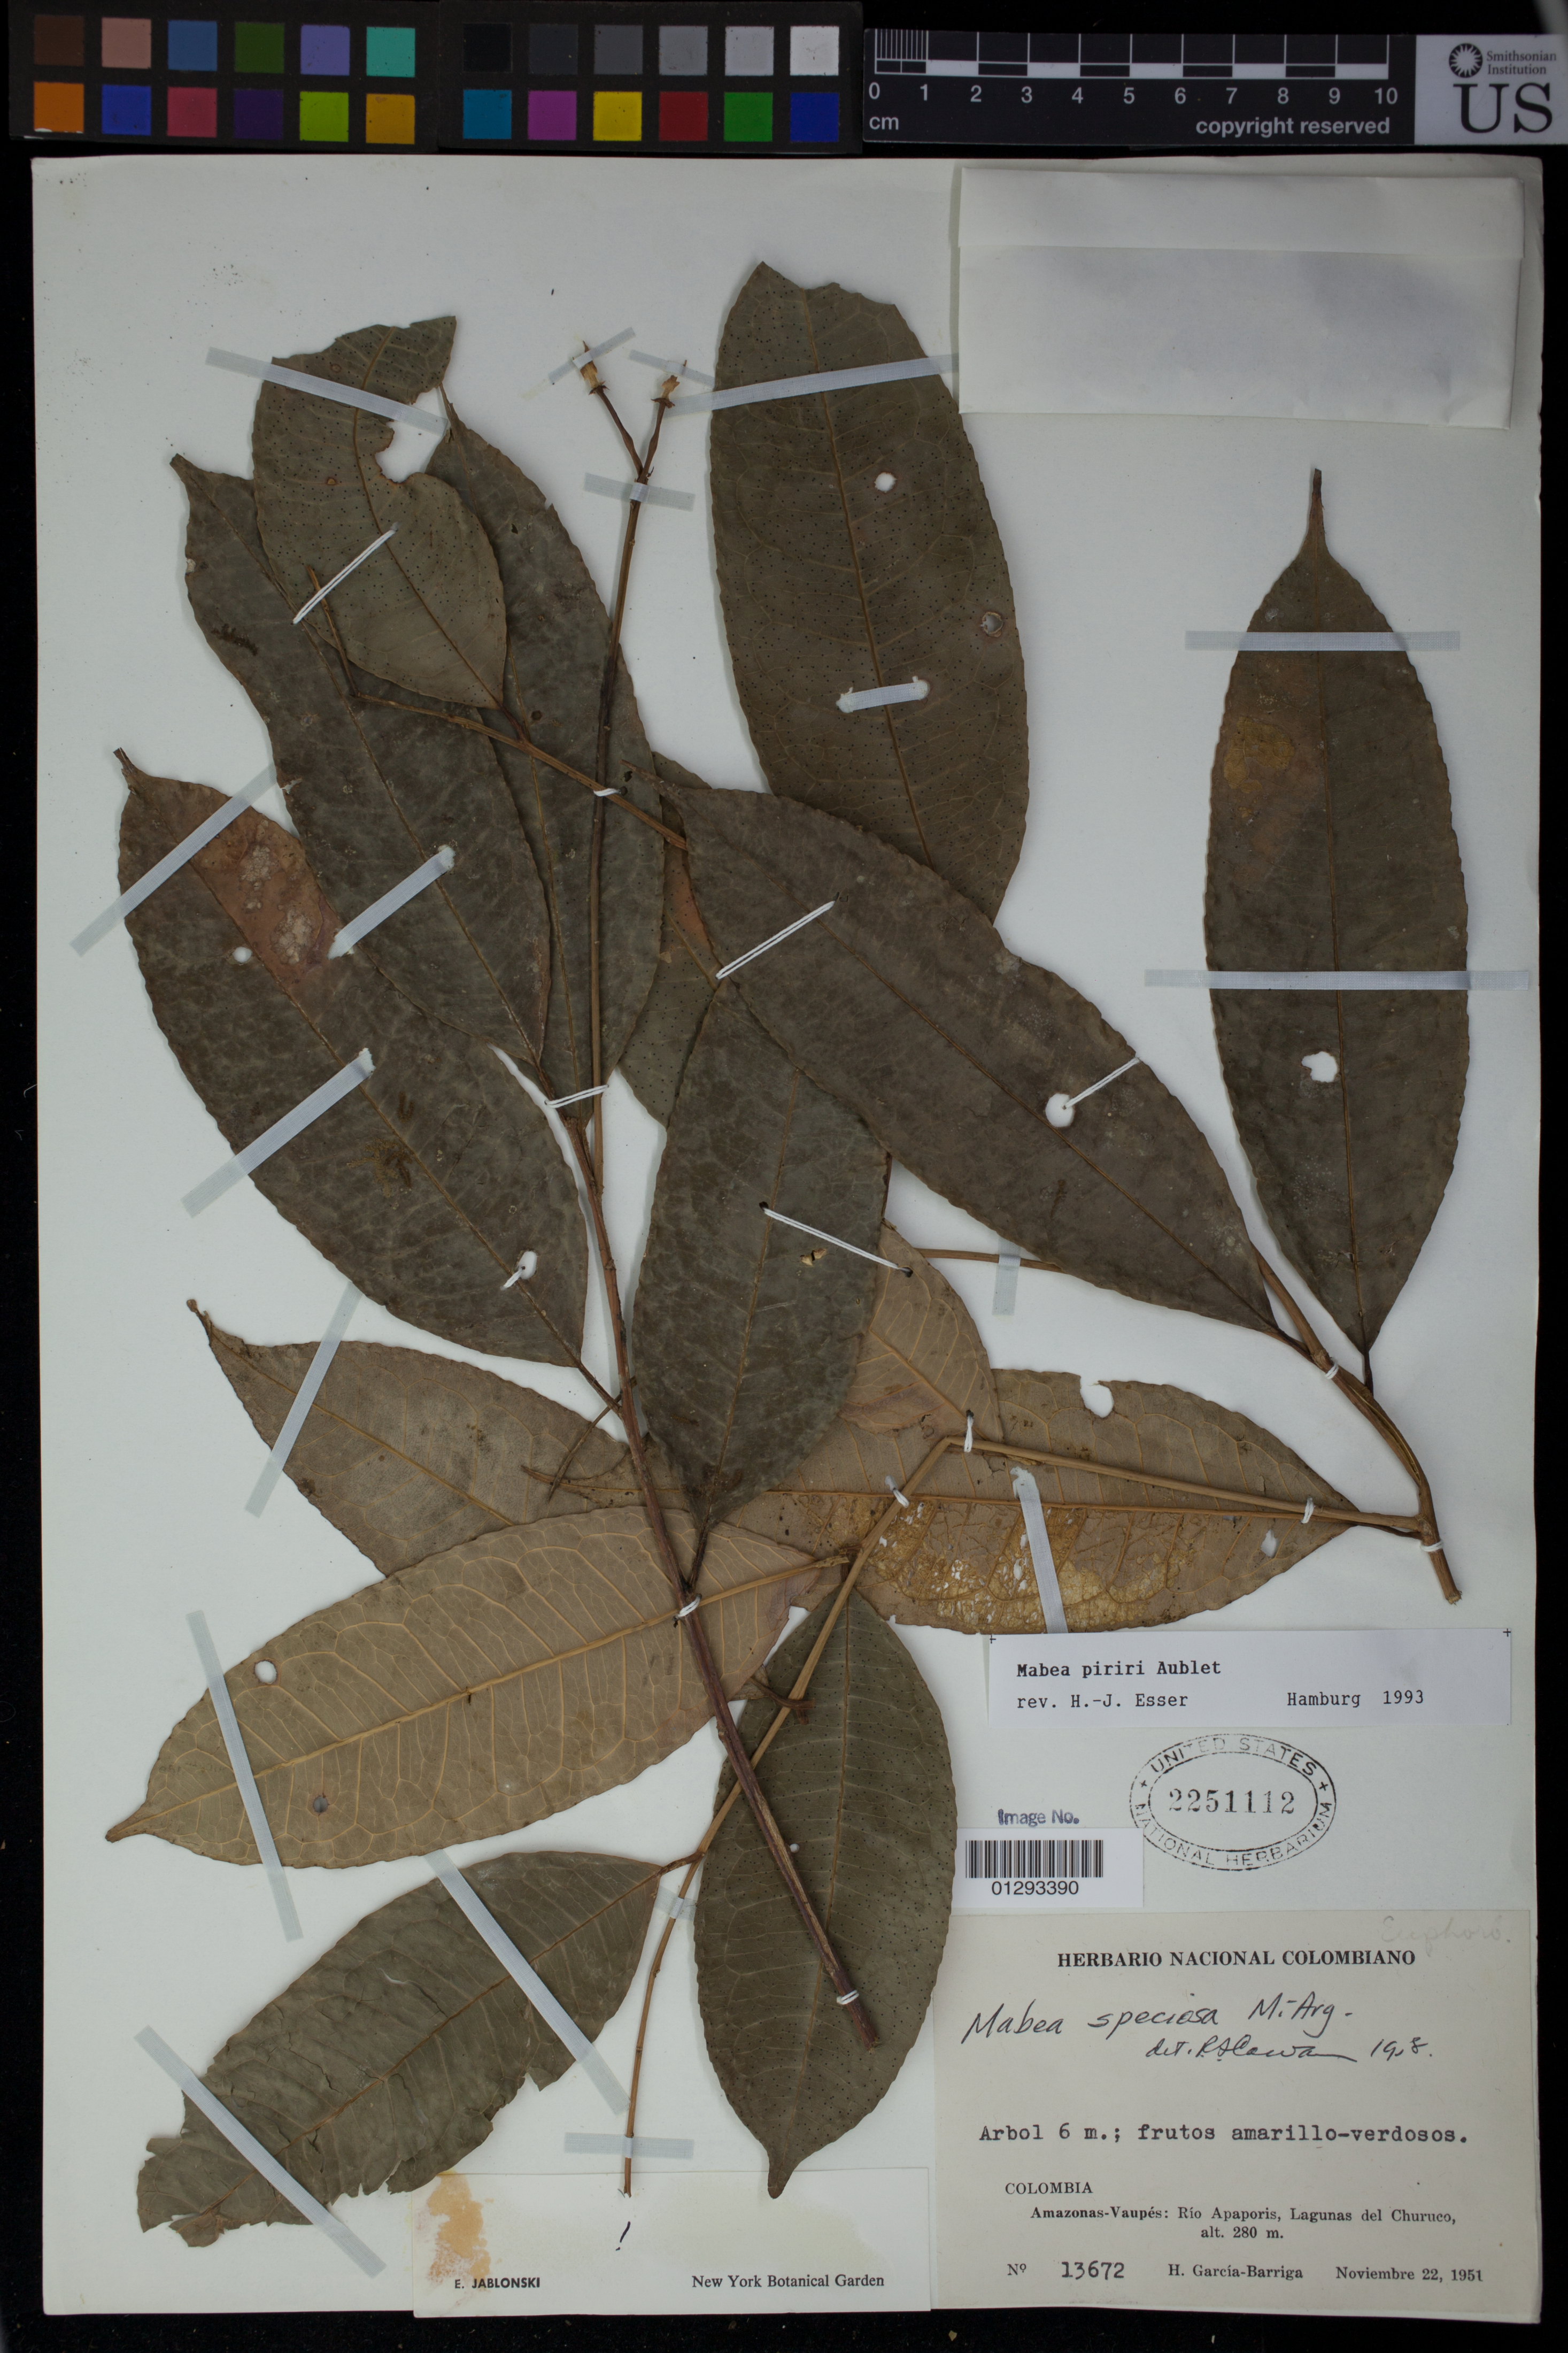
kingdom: Plantae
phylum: Tracheophyta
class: Magnoliopsida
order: Malpighiales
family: Euphorbiaceae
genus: Mabea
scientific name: Mabea piriri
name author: Aubl.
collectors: H. García Barriga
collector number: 13672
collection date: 1951-11-22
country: Colombia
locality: Amazonas-Vaupes.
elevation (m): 280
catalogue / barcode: US 2251112